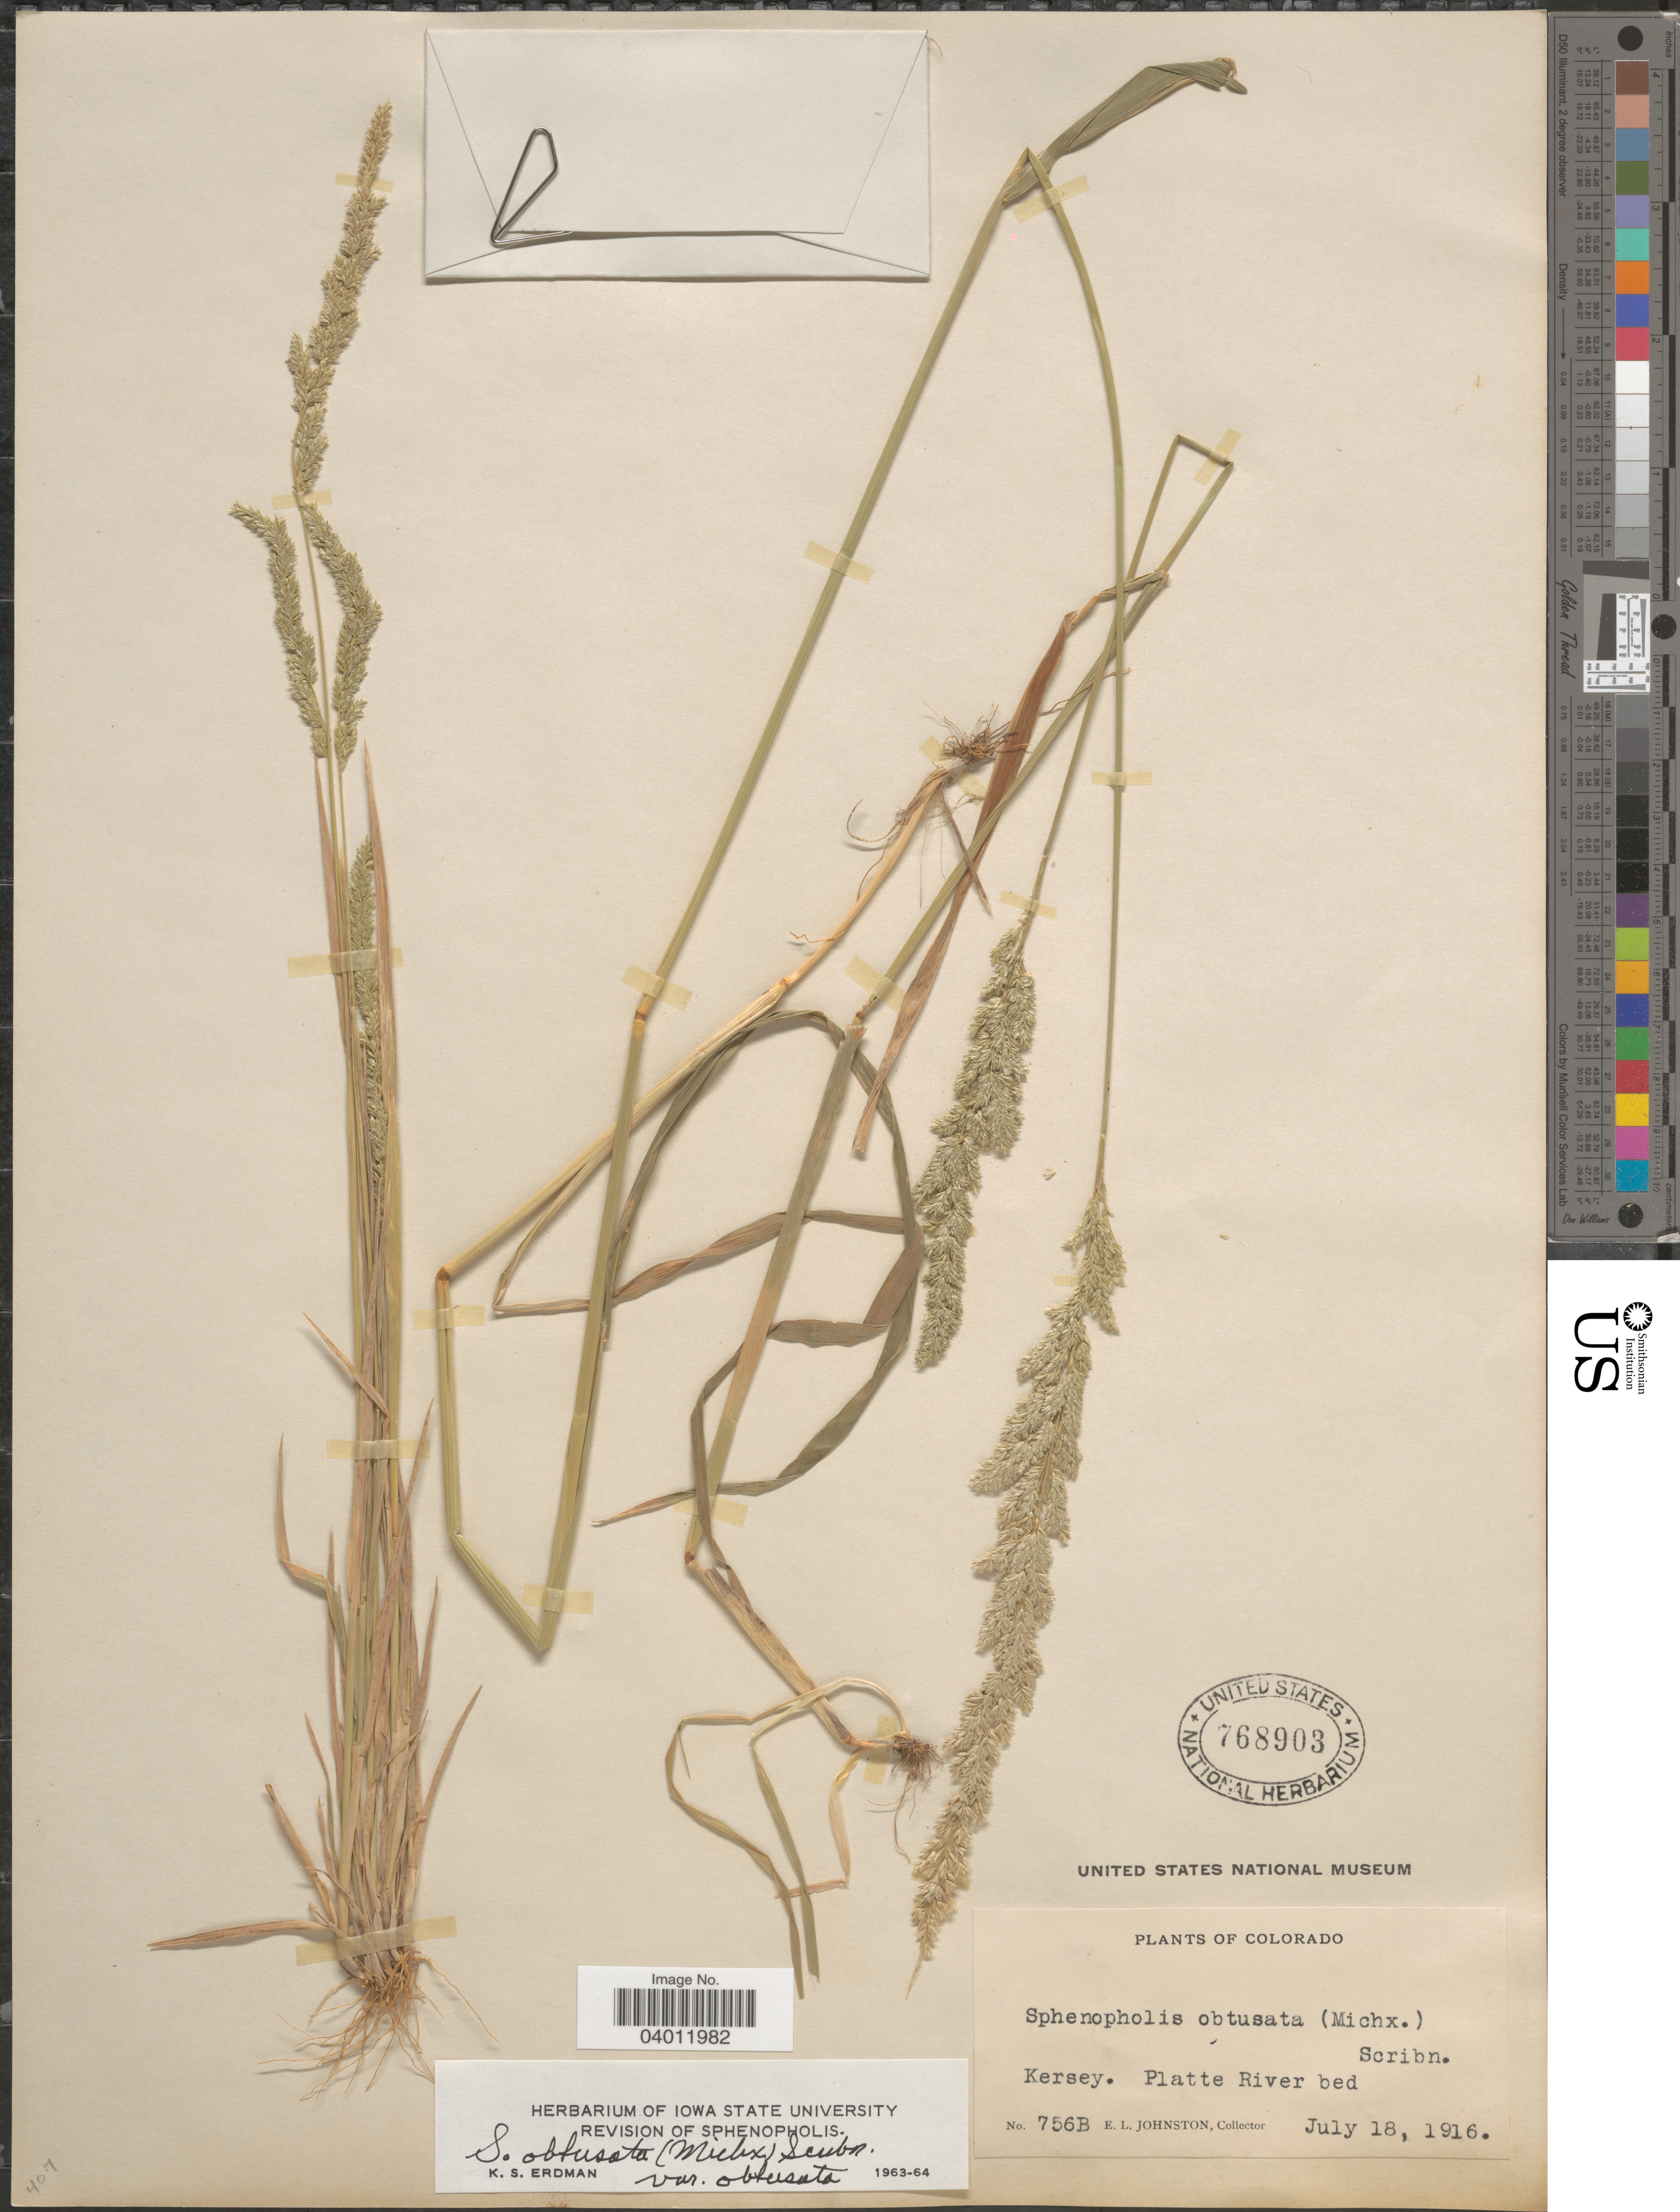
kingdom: Plantae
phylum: Tracheophyta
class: Liliopsida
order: Poales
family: Poaceae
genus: Sphenopholis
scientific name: Sphenopholis obtusata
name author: (Michx.) Scribn.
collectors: E. L. Johnston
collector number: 756B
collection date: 1916-07-18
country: United States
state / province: Colorado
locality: Kersey. Platte River bed.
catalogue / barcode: US 768903